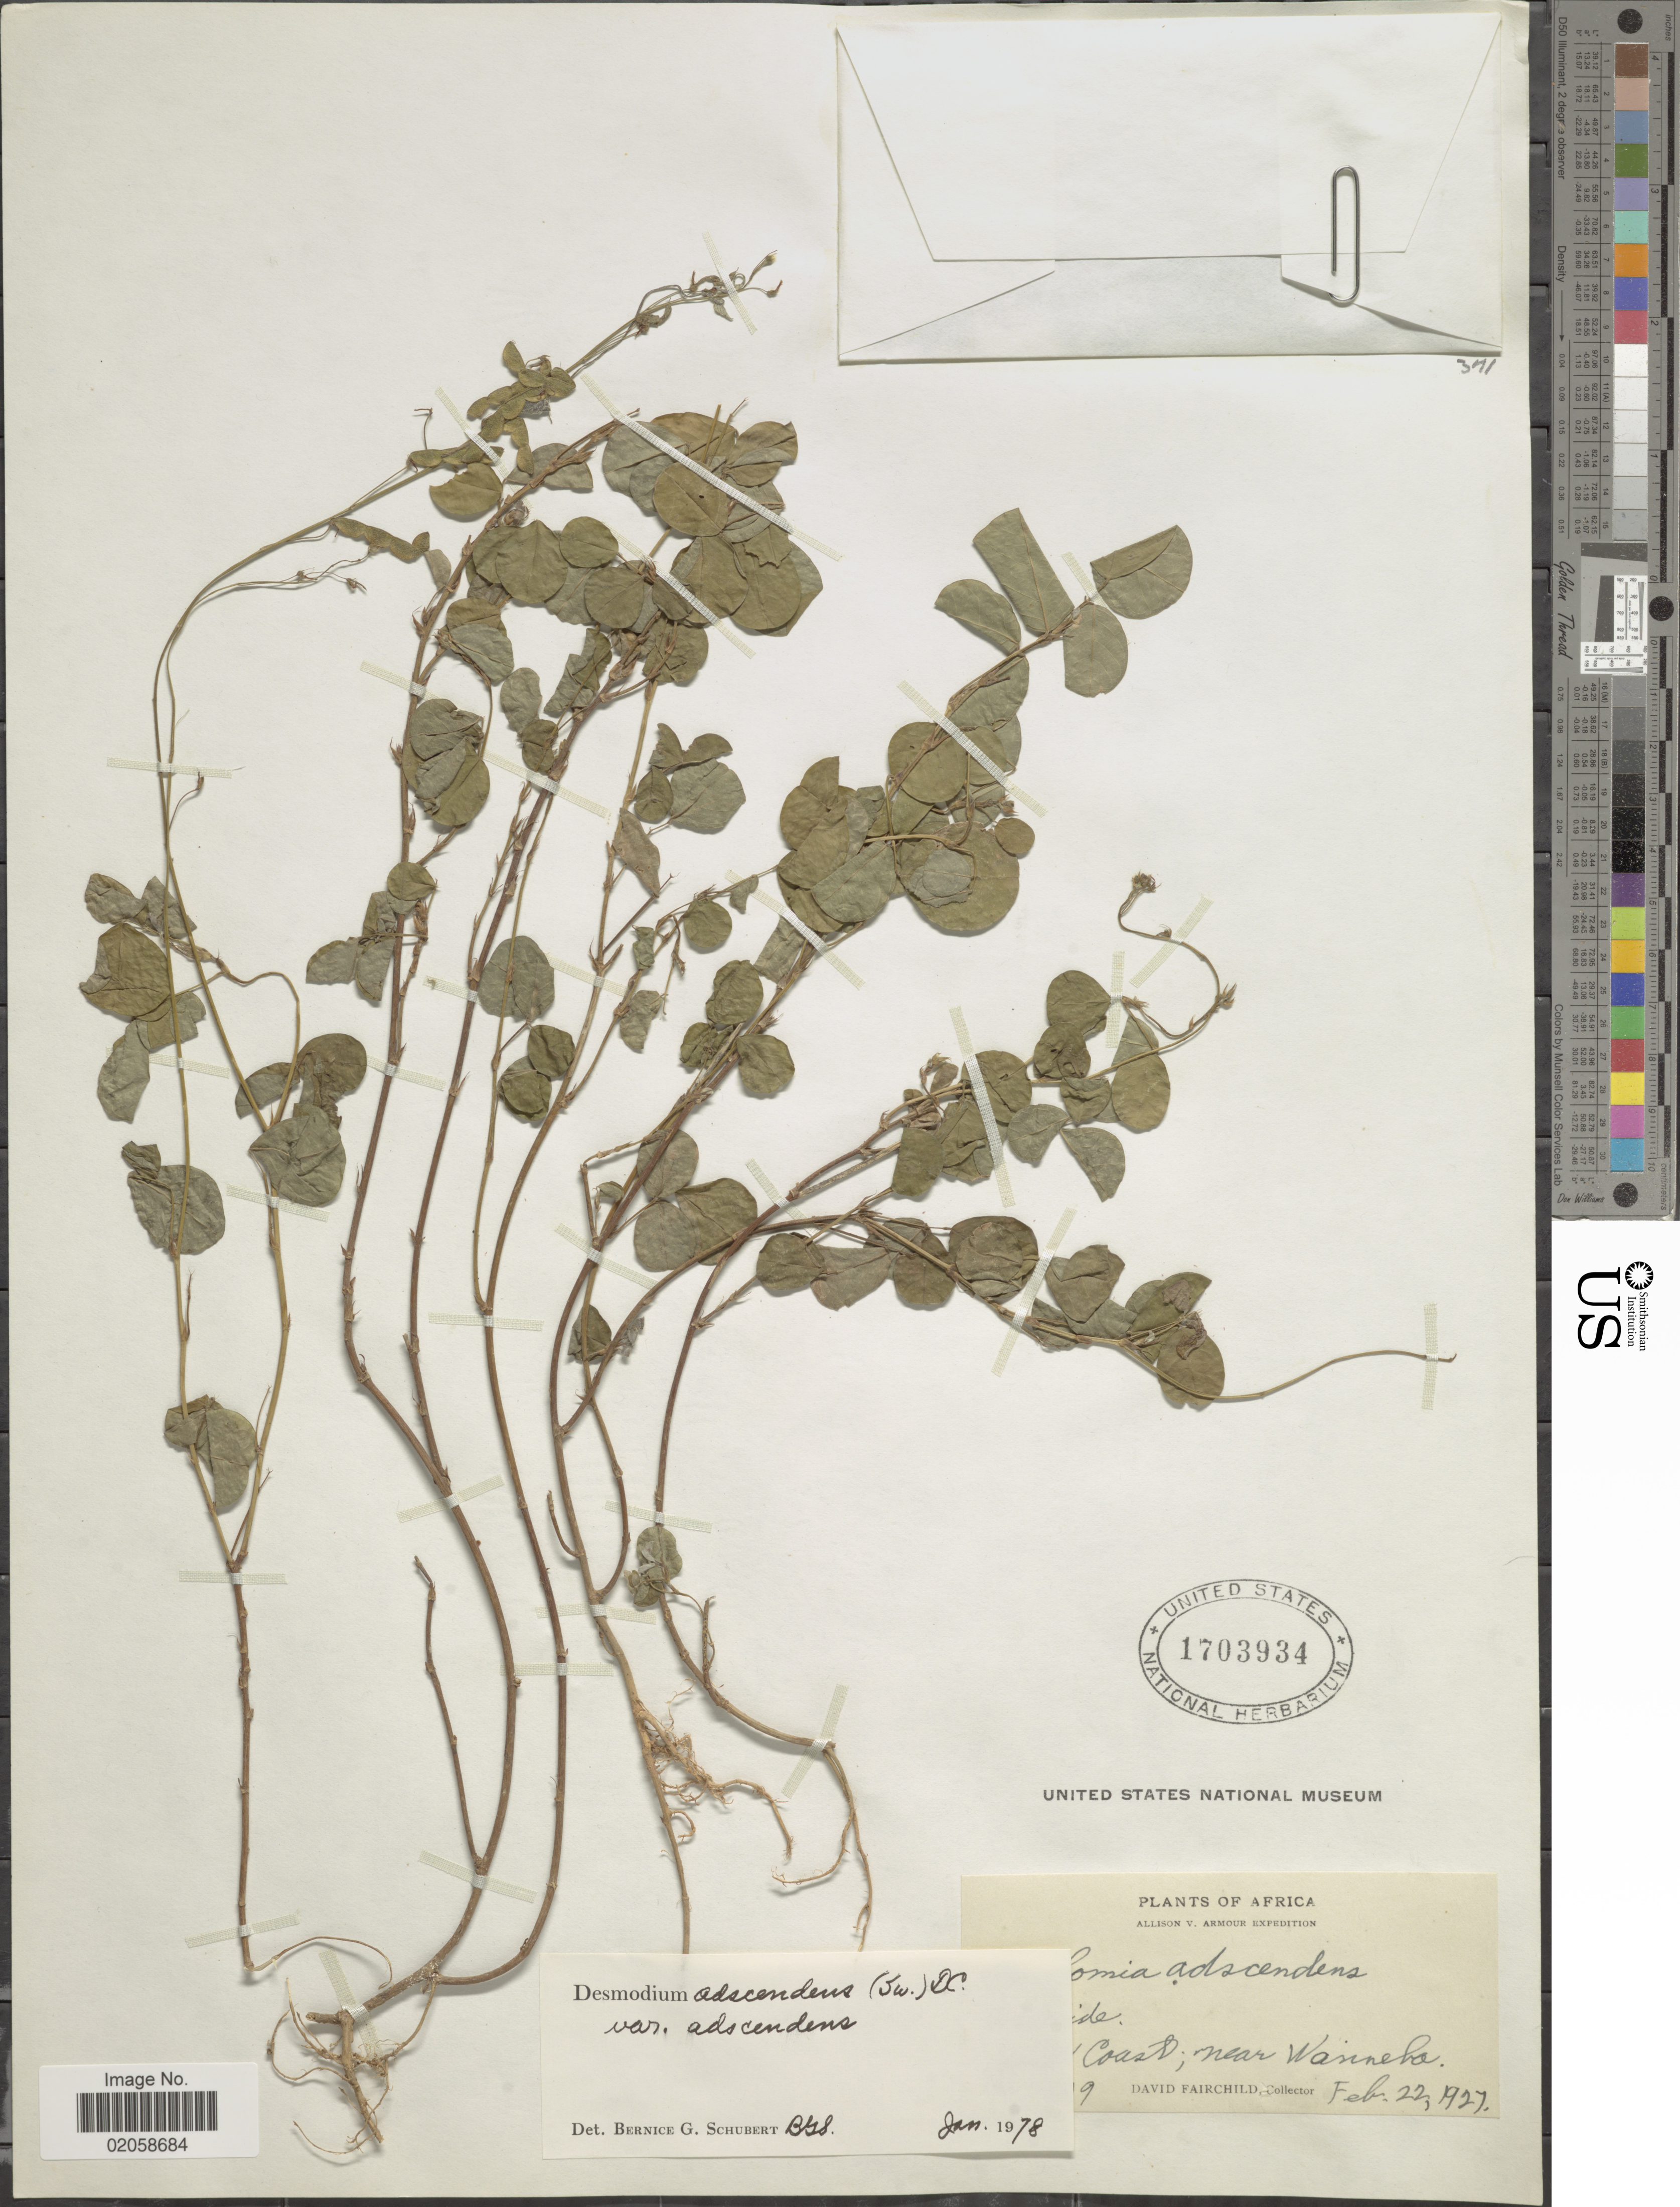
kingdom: Plantae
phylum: Tracheophyta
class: Magnoliopsida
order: Fabales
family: Fabaceae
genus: Grona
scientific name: Grona adscendens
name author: (Sw.) H. Ohashi & K. Ohashi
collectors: D. Fairchild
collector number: !9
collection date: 1927-02-22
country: Ghana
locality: Africa. [illegible text]ide. [illegible text] Coast, near Wasineba[interpreted]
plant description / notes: Specimen's annotation label covering localiy information on original label. Must be corrected with physical specimen.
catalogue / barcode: US 1703934